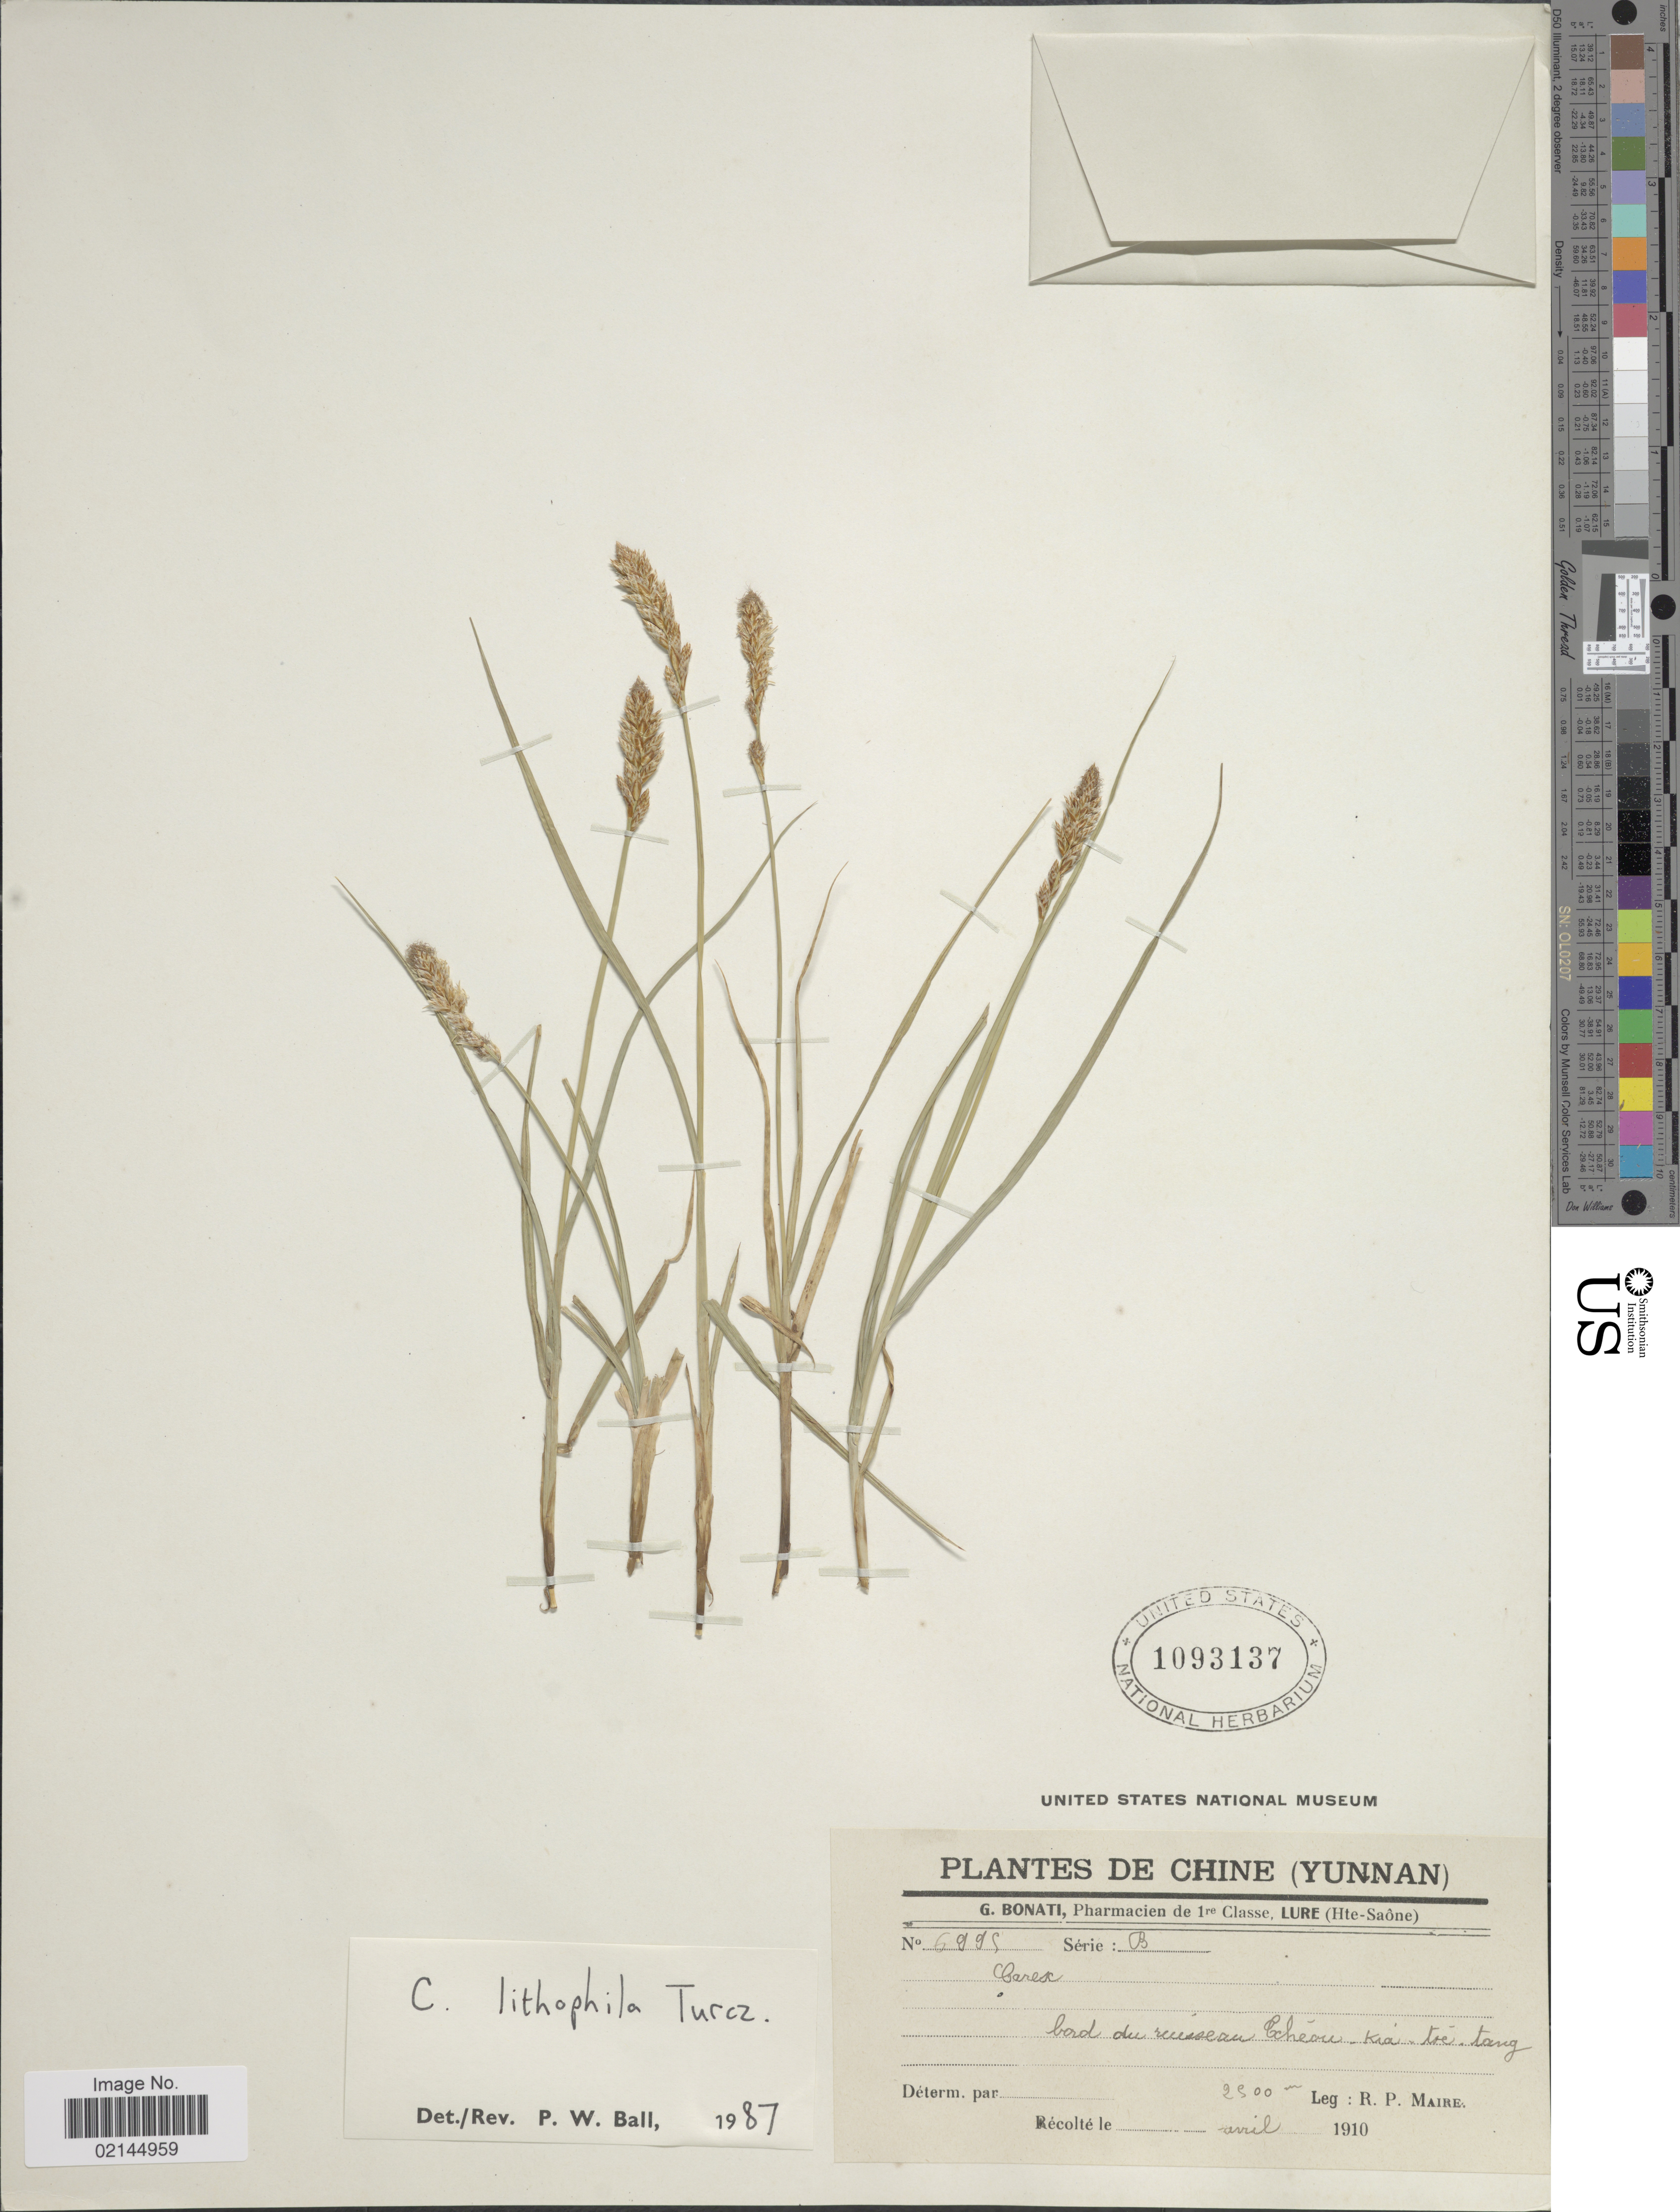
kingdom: Plantae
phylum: Tracheophyta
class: Liliopsida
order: Poales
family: Cyperaceae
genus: Carex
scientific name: Carex lithophila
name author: Turcz.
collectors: R.-P. Maire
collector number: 6995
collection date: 1910-04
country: China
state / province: Yunnan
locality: De Chine, bord du ruiseau [interpreted] Checou, Kia-tse-tanf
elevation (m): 2500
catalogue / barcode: US 1093137